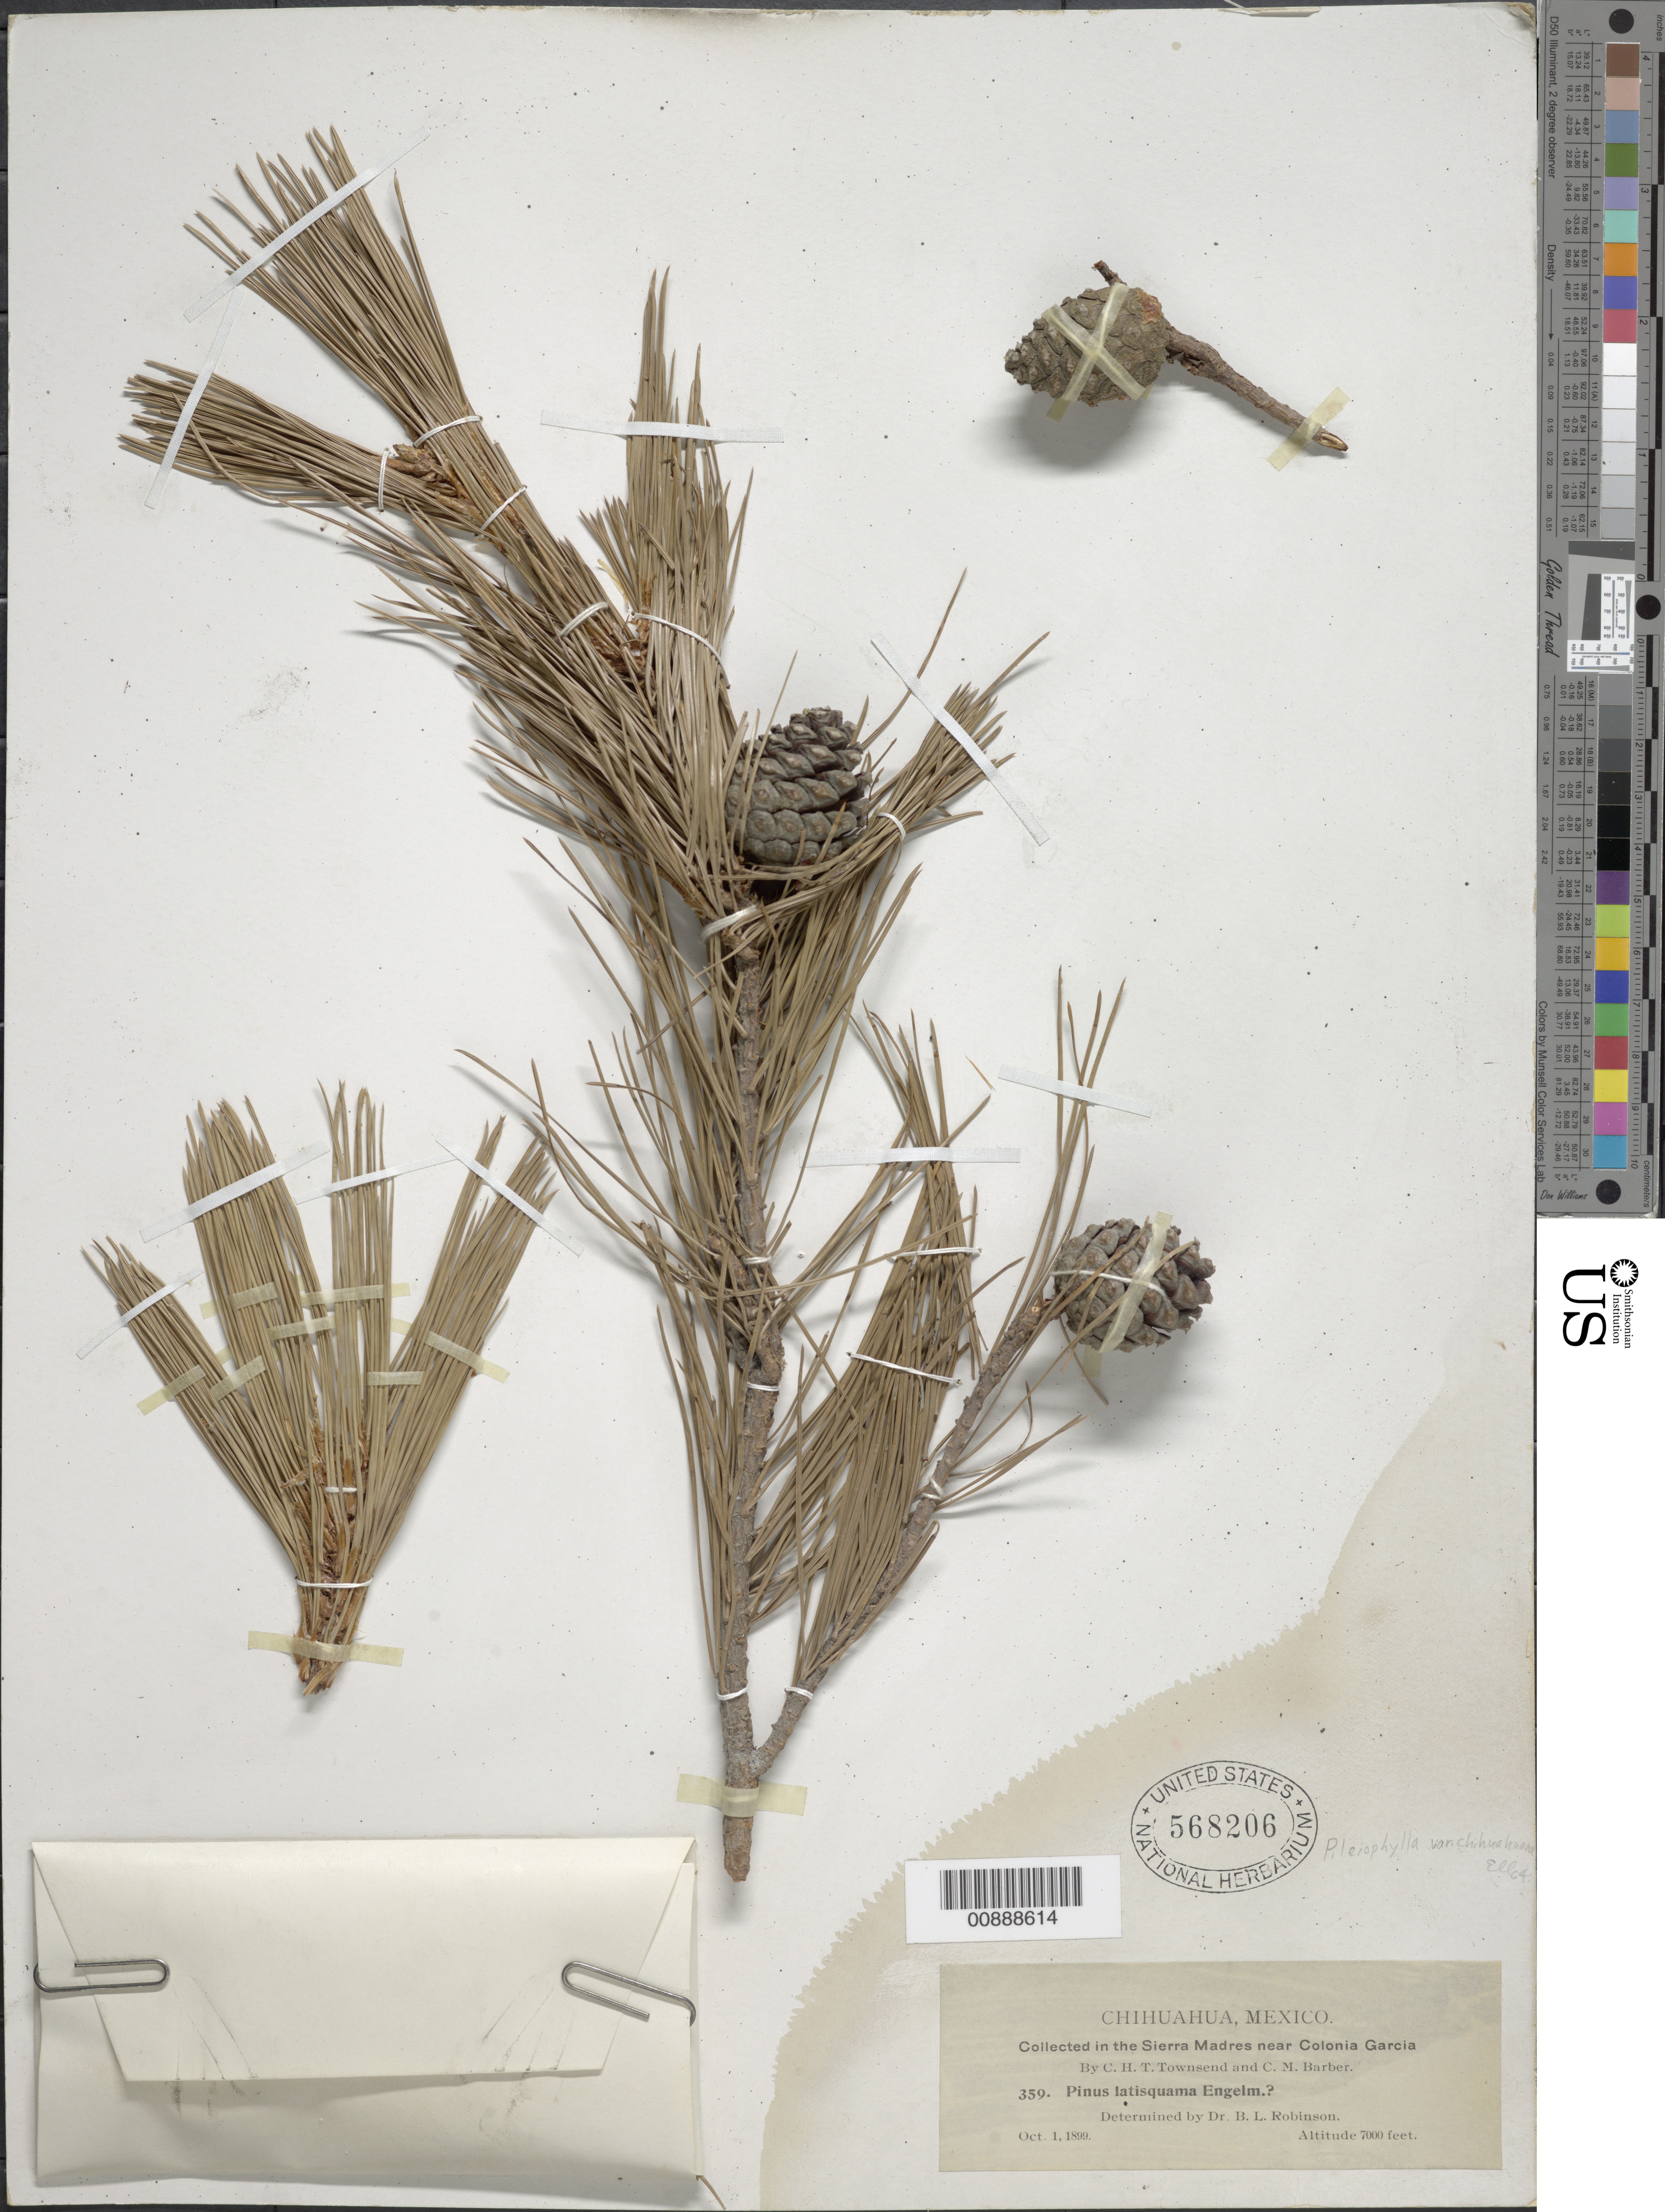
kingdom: Plantae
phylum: Tracheophyta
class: Pinopsida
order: Pinales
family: Pinaceae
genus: Pinus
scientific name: Pinus leiophylla var. chihuahuana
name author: (Engelm.) Shaw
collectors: C. H. T. Townsend & C. Barber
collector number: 359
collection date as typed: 01 Oct 1899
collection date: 1899-10-01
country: Mexico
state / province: Chihuahua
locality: Sierra Madre near Colonia García, Chihuahua.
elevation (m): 2134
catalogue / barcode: US 568206